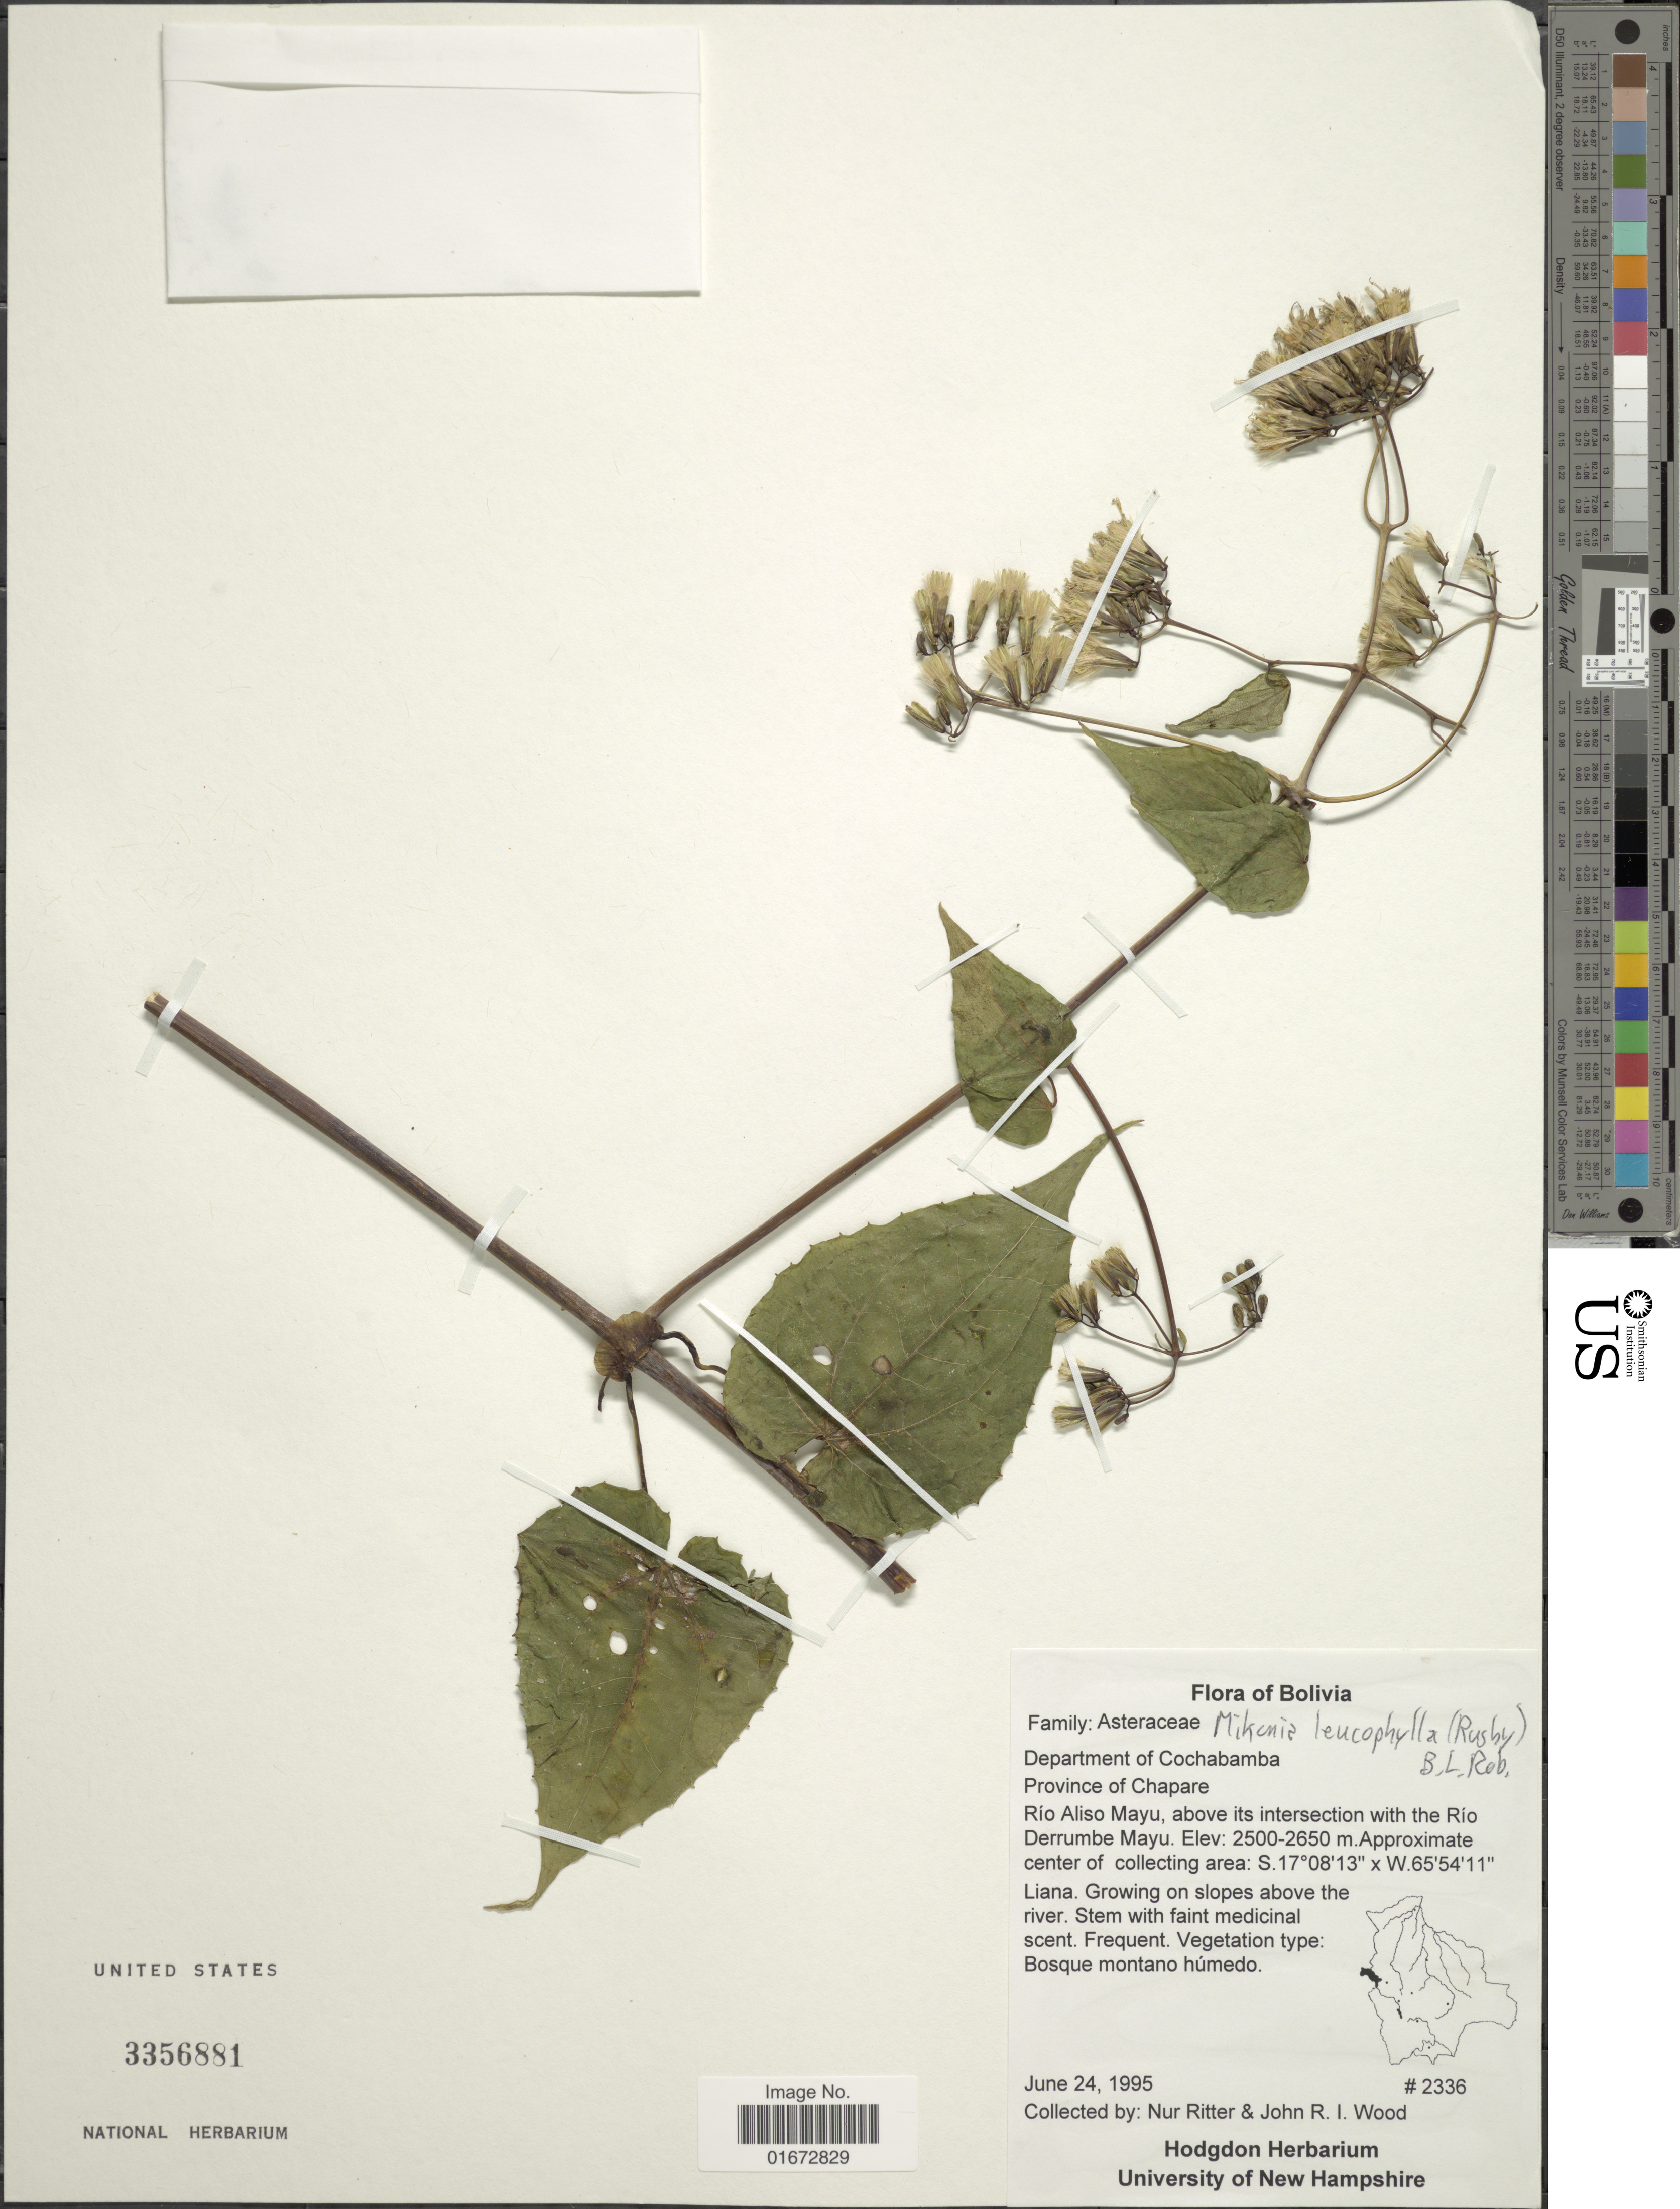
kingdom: Plantae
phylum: Tracheophyta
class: Magnoliopsida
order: Asterales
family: Asteraceae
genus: Mikania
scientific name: Mikania leucophylla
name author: (Rusby) B.L. Rob.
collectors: N. Ritter & J. R. I. Wood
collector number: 2336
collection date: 1995-06-24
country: Bolivia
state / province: Cochabamba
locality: Department of Cochabamba. Province of Chapare. Río Aliso Mayu, above its intersection with the Río Derrumbe Mayu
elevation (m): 2500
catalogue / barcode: US 3356881